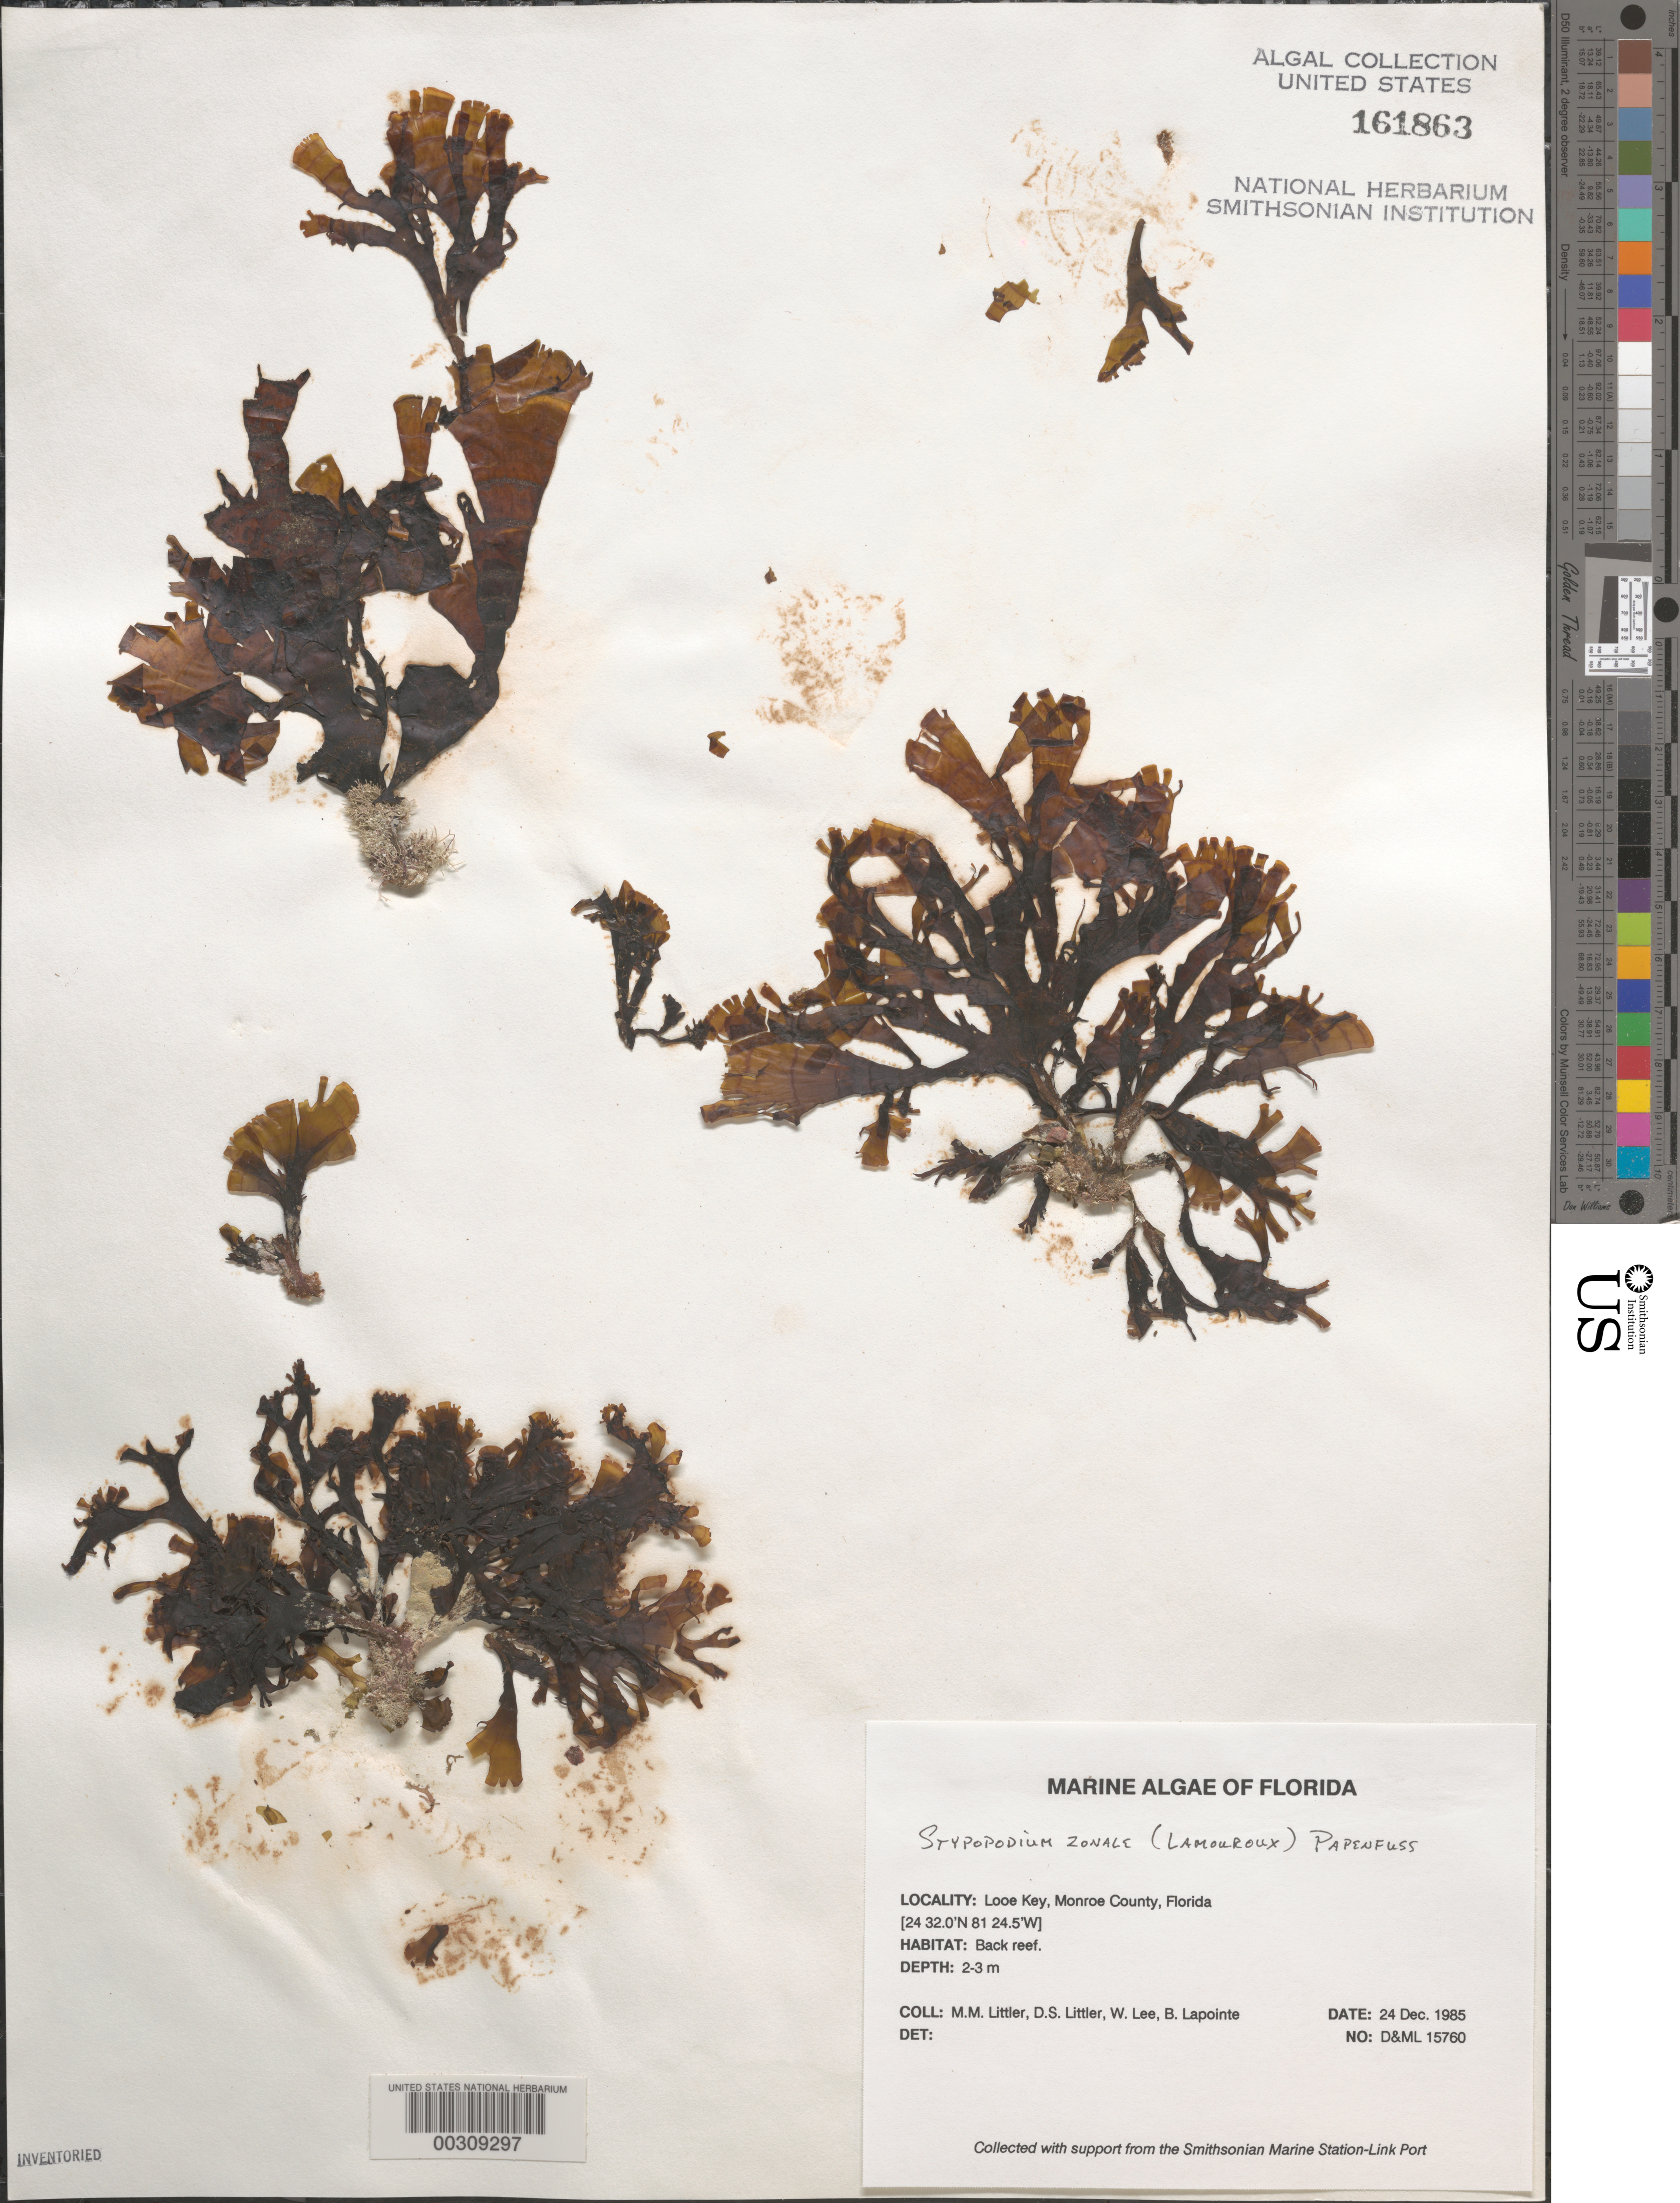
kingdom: Chromista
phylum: Ochrophyta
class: Phaeophyceae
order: Dictyotales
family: Dictyotaceae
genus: Stypopodium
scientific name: Stypopodium zonale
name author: (J.V.Lamouroux) Papenf.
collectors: M. M. Littler, D. S. Littler, W. Lee & B. Lapointe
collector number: D&ML 15760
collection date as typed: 24 Dec 1985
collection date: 1985-12-24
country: United States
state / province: Florida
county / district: Monroe County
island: Looe Key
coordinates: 24 32.0' N, 81 24.5' W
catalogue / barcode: US 161863